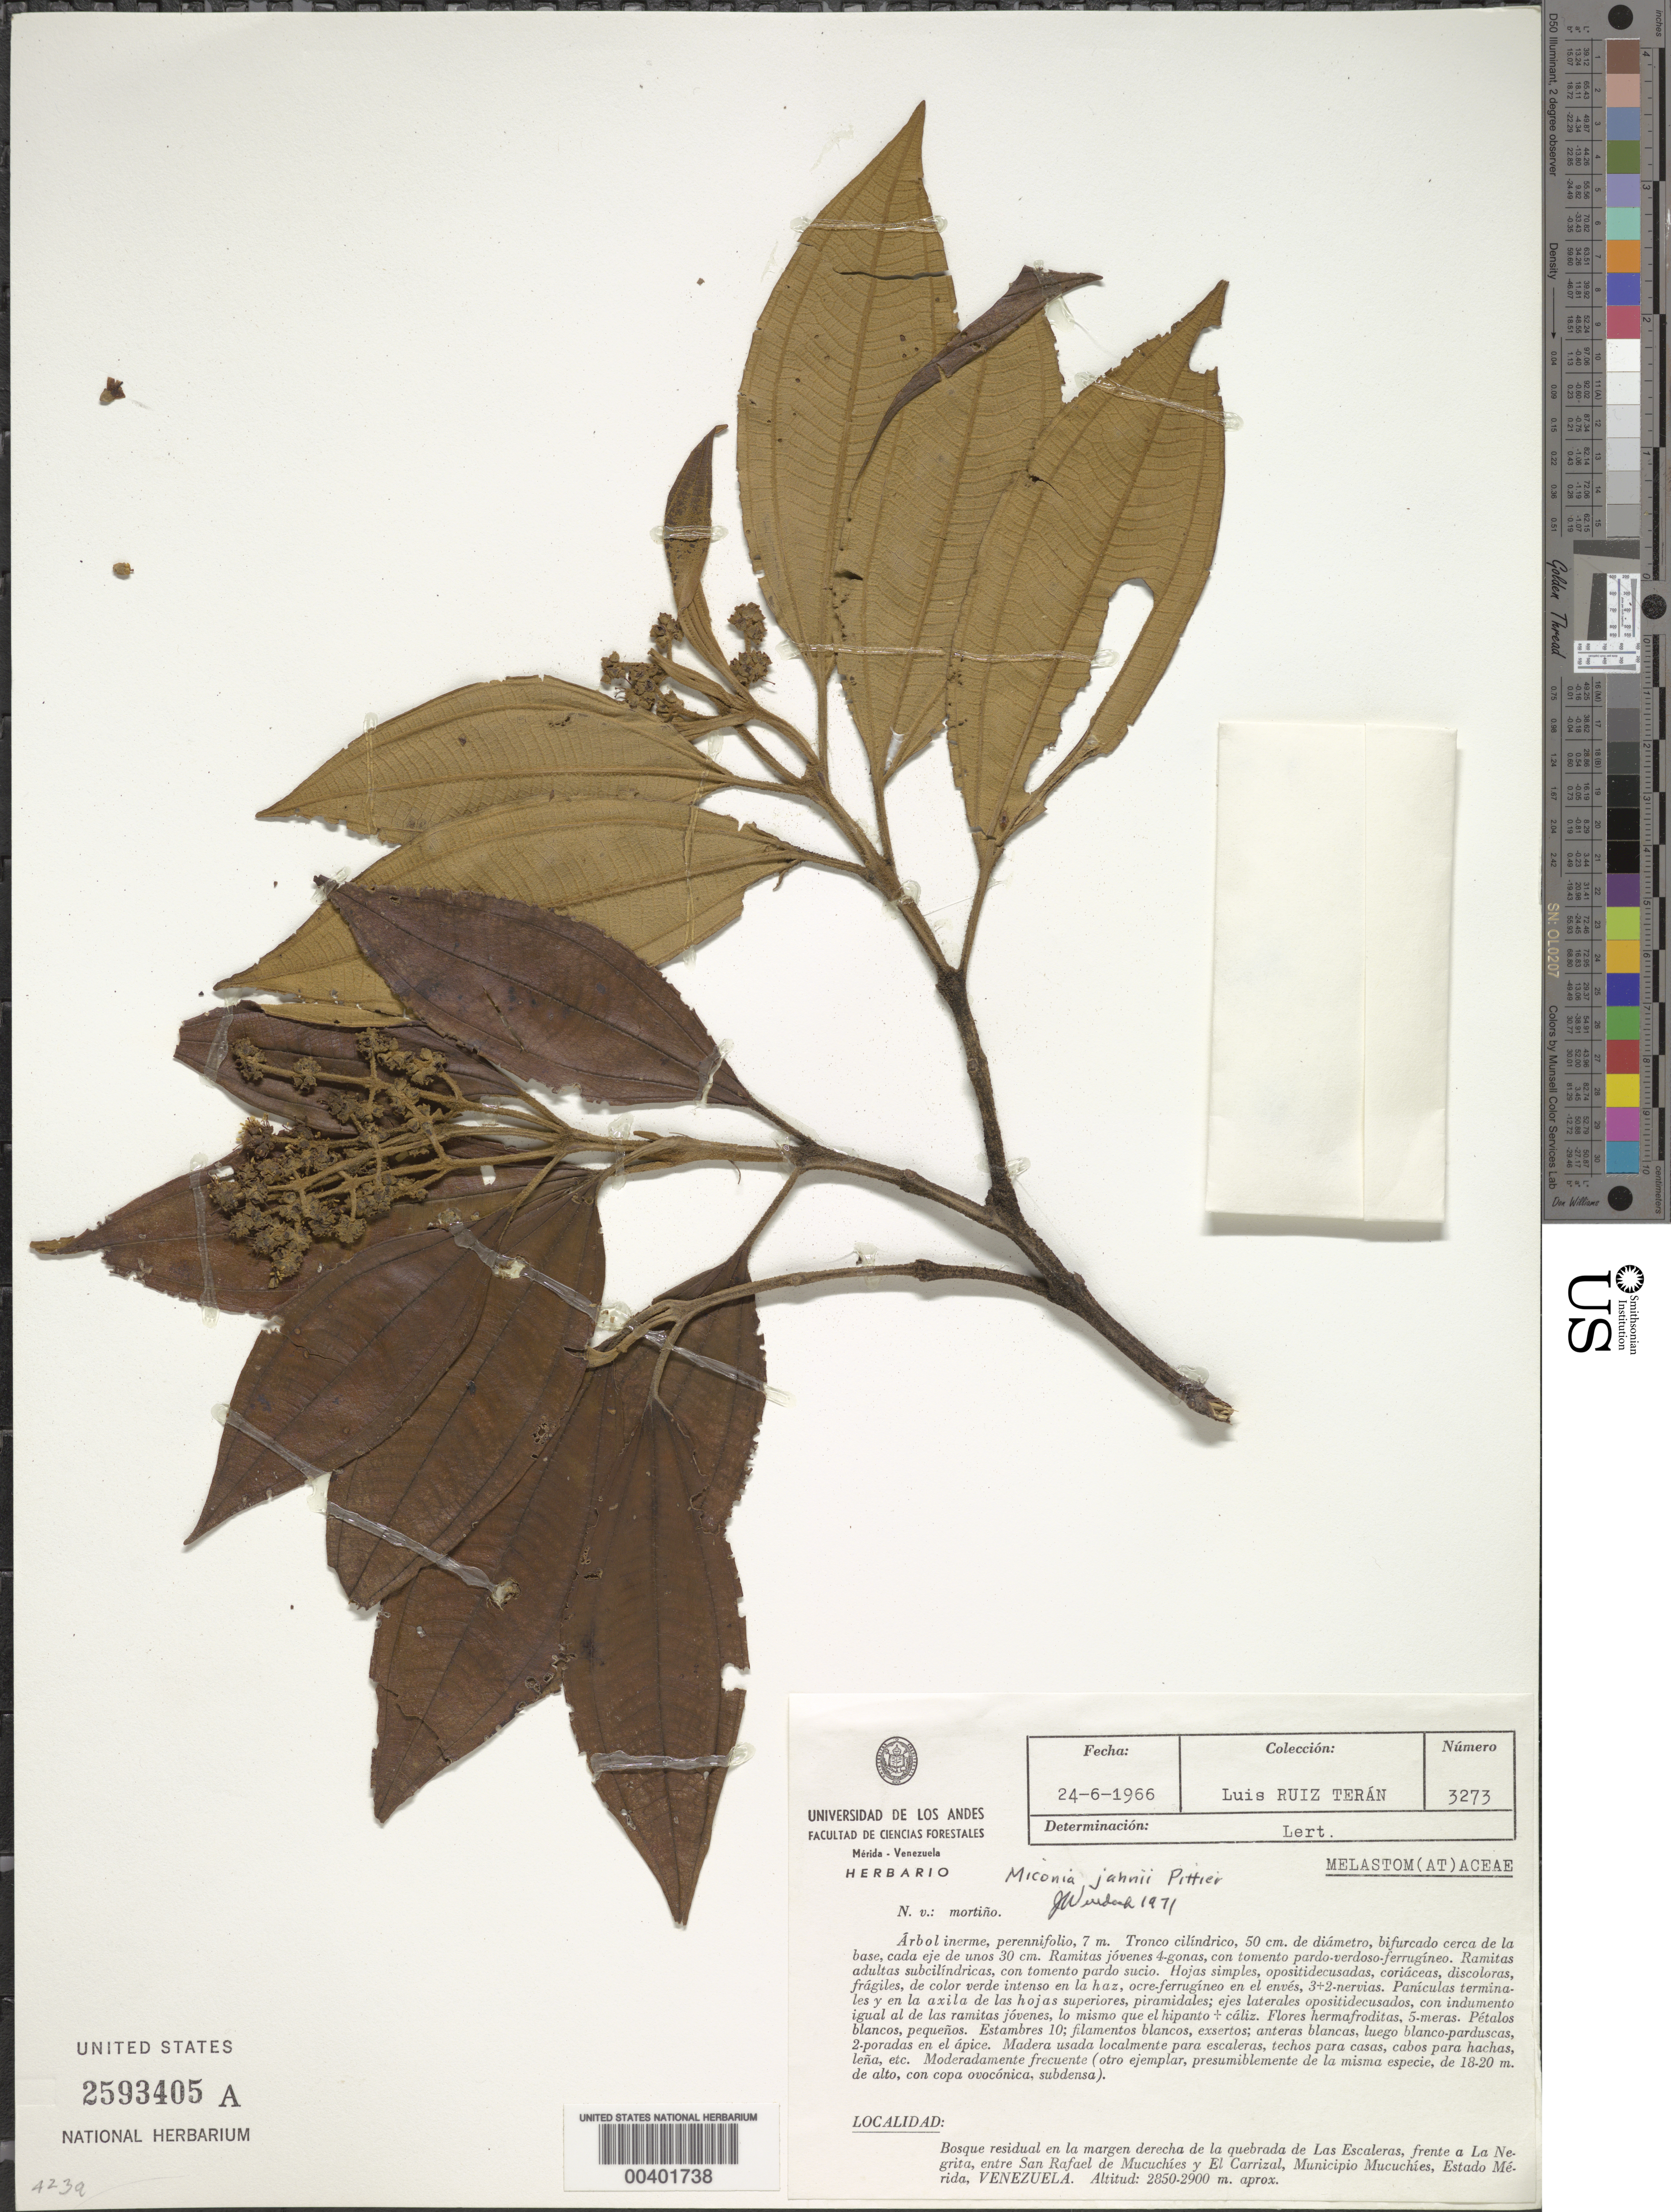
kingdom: Plantae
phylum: Tracheophyta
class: Magnoliopsida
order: Myrtales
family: Melastomataceae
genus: Miconia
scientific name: Miconia jahnii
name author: Pittier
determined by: Wurdack, John J., (US), US (UNITED STATES)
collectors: L. E. Ruíz-Terán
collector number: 3273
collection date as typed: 24 Jun 1966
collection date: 1966-06-24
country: Venezuela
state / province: Mérida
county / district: Rangel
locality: Derecha de la quebrada de Las Escaleras, frente a La Negrita, entre San Rafael de Mucuchíes y El Carrizal. Municipio Mucuchíes. Negrita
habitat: Bosque residual en la margen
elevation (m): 2850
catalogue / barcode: US 2593405A